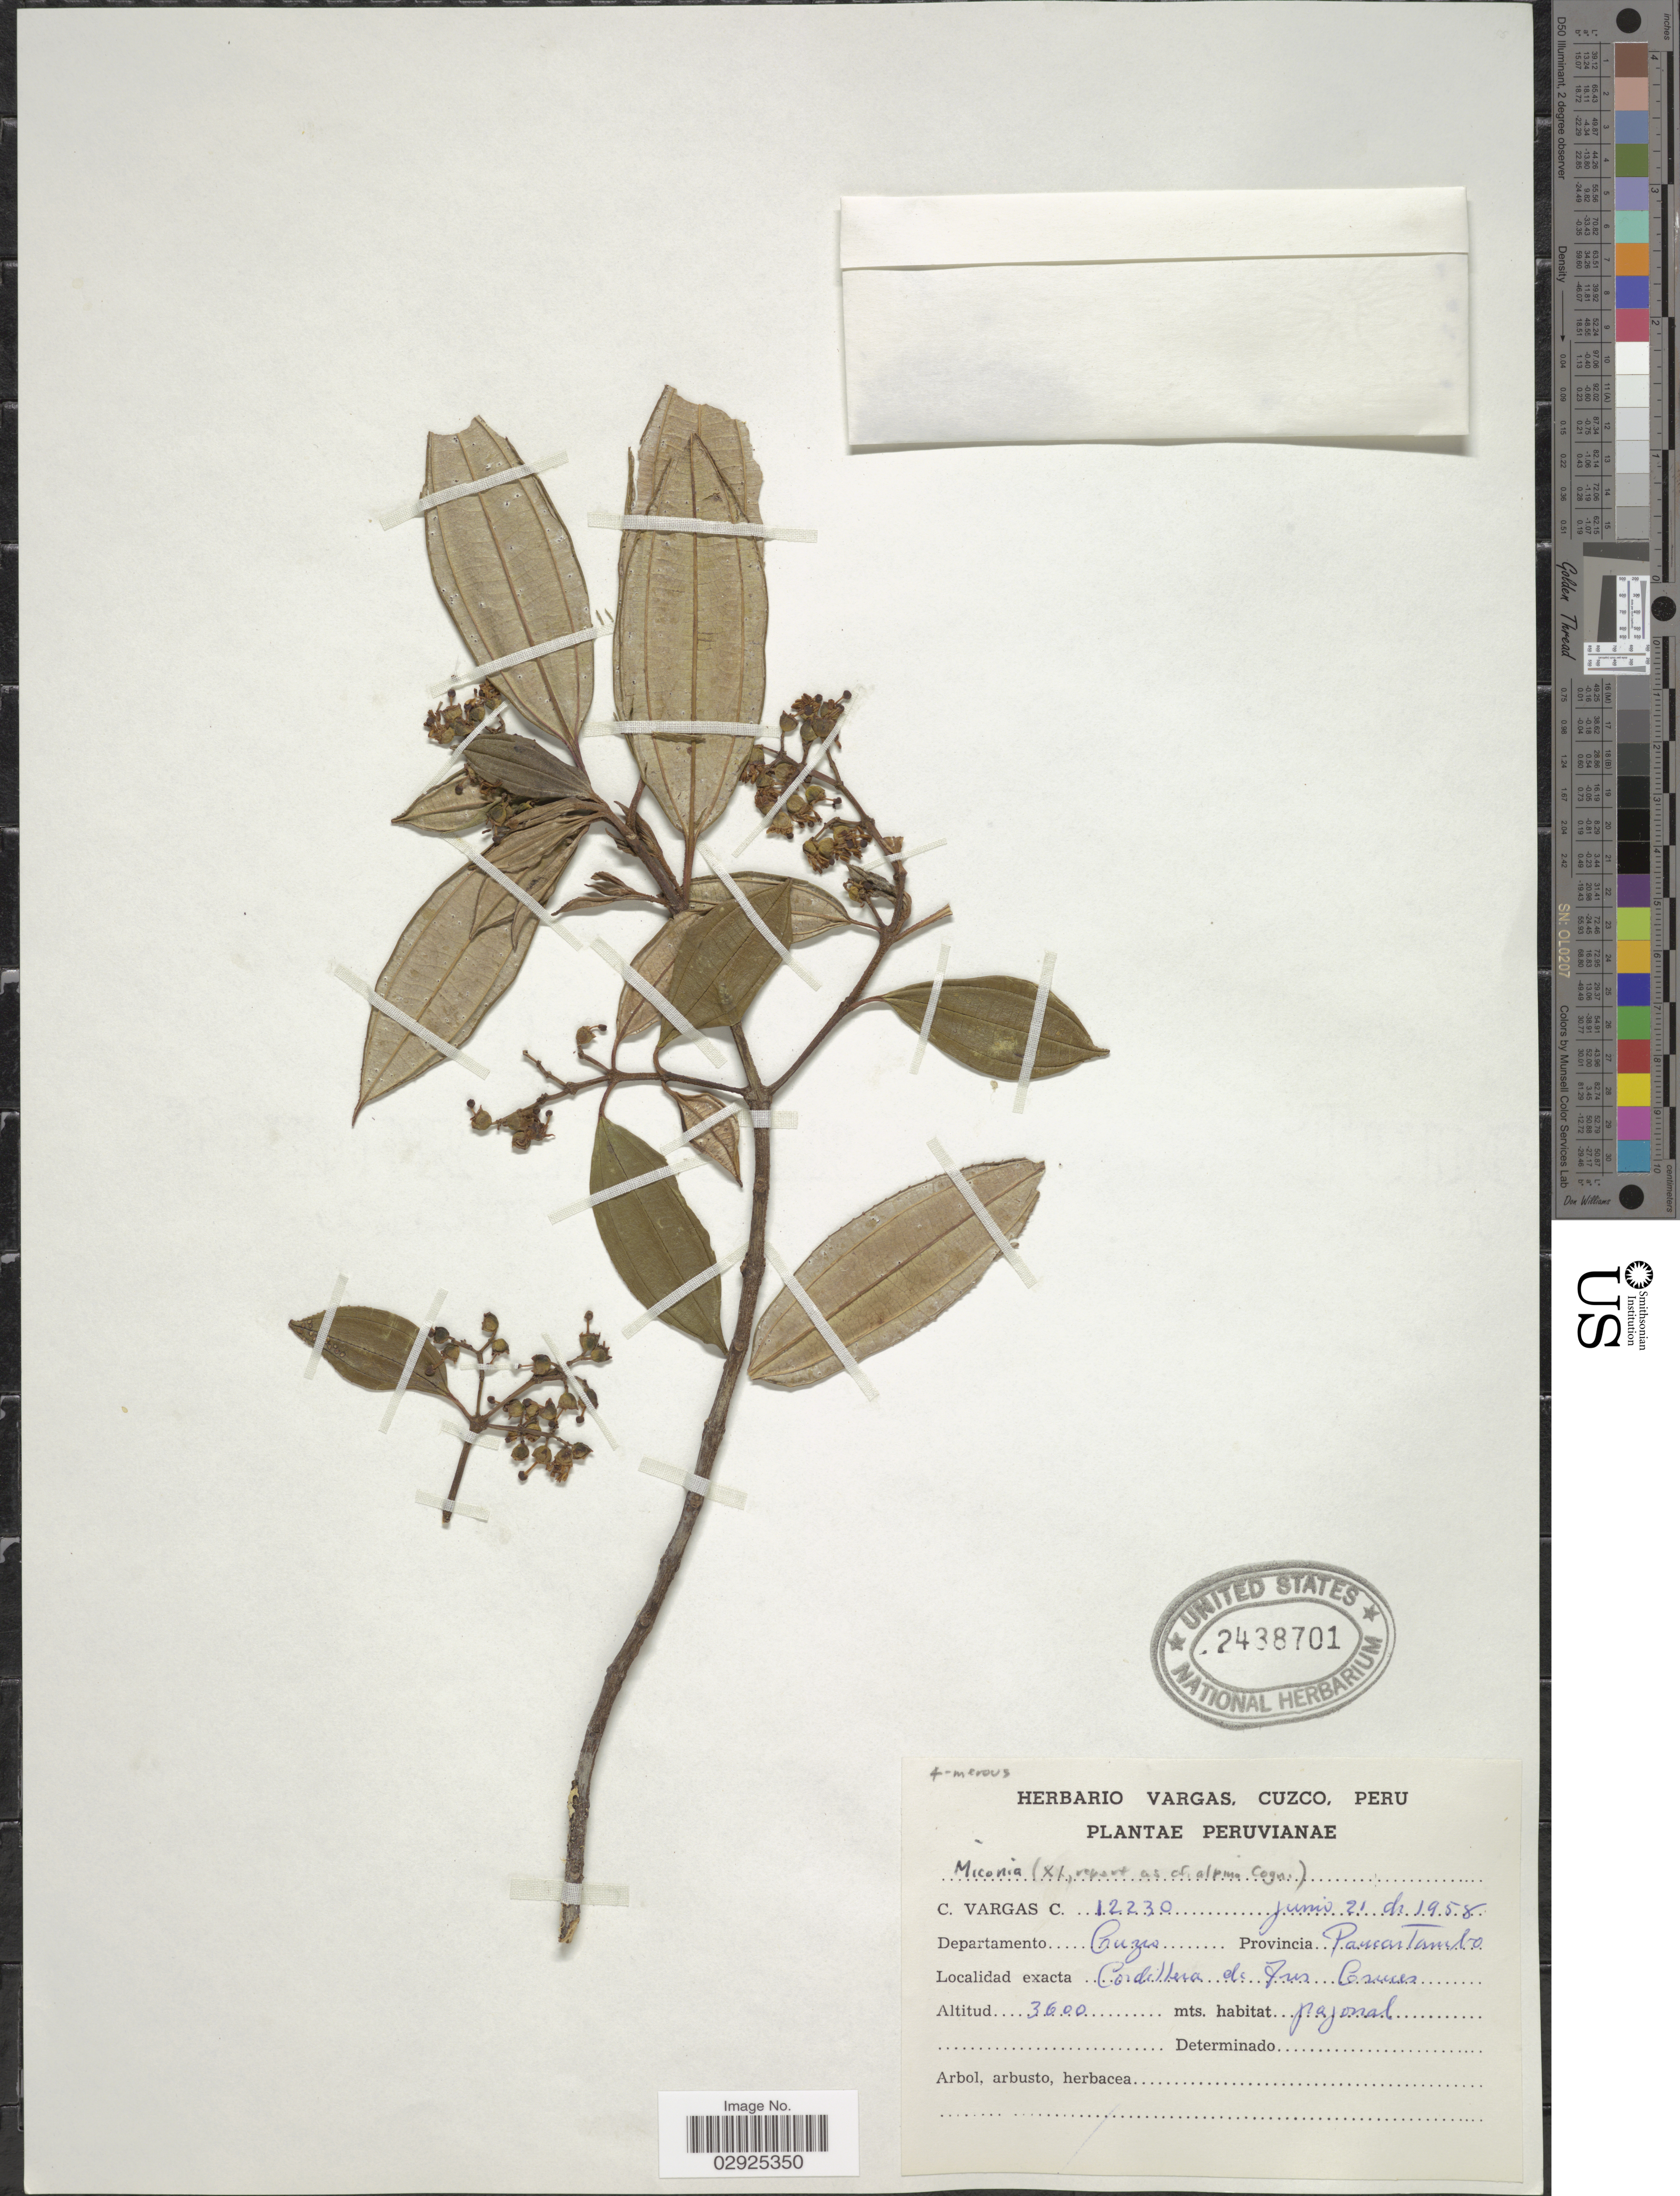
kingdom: Plantae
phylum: Tracheophyta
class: Magnoliopsida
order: Myrtales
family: Melastomataceae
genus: Miconia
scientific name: Miconia alpina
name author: Cogn.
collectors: C. Vargas Calderón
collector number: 12230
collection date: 1958-06-21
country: Peru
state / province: Cusco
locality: Departamento Cuzco, Provincia Paucartambo, Cordillera de Tres Cruces.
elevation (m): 3600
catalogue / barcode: US 2438701